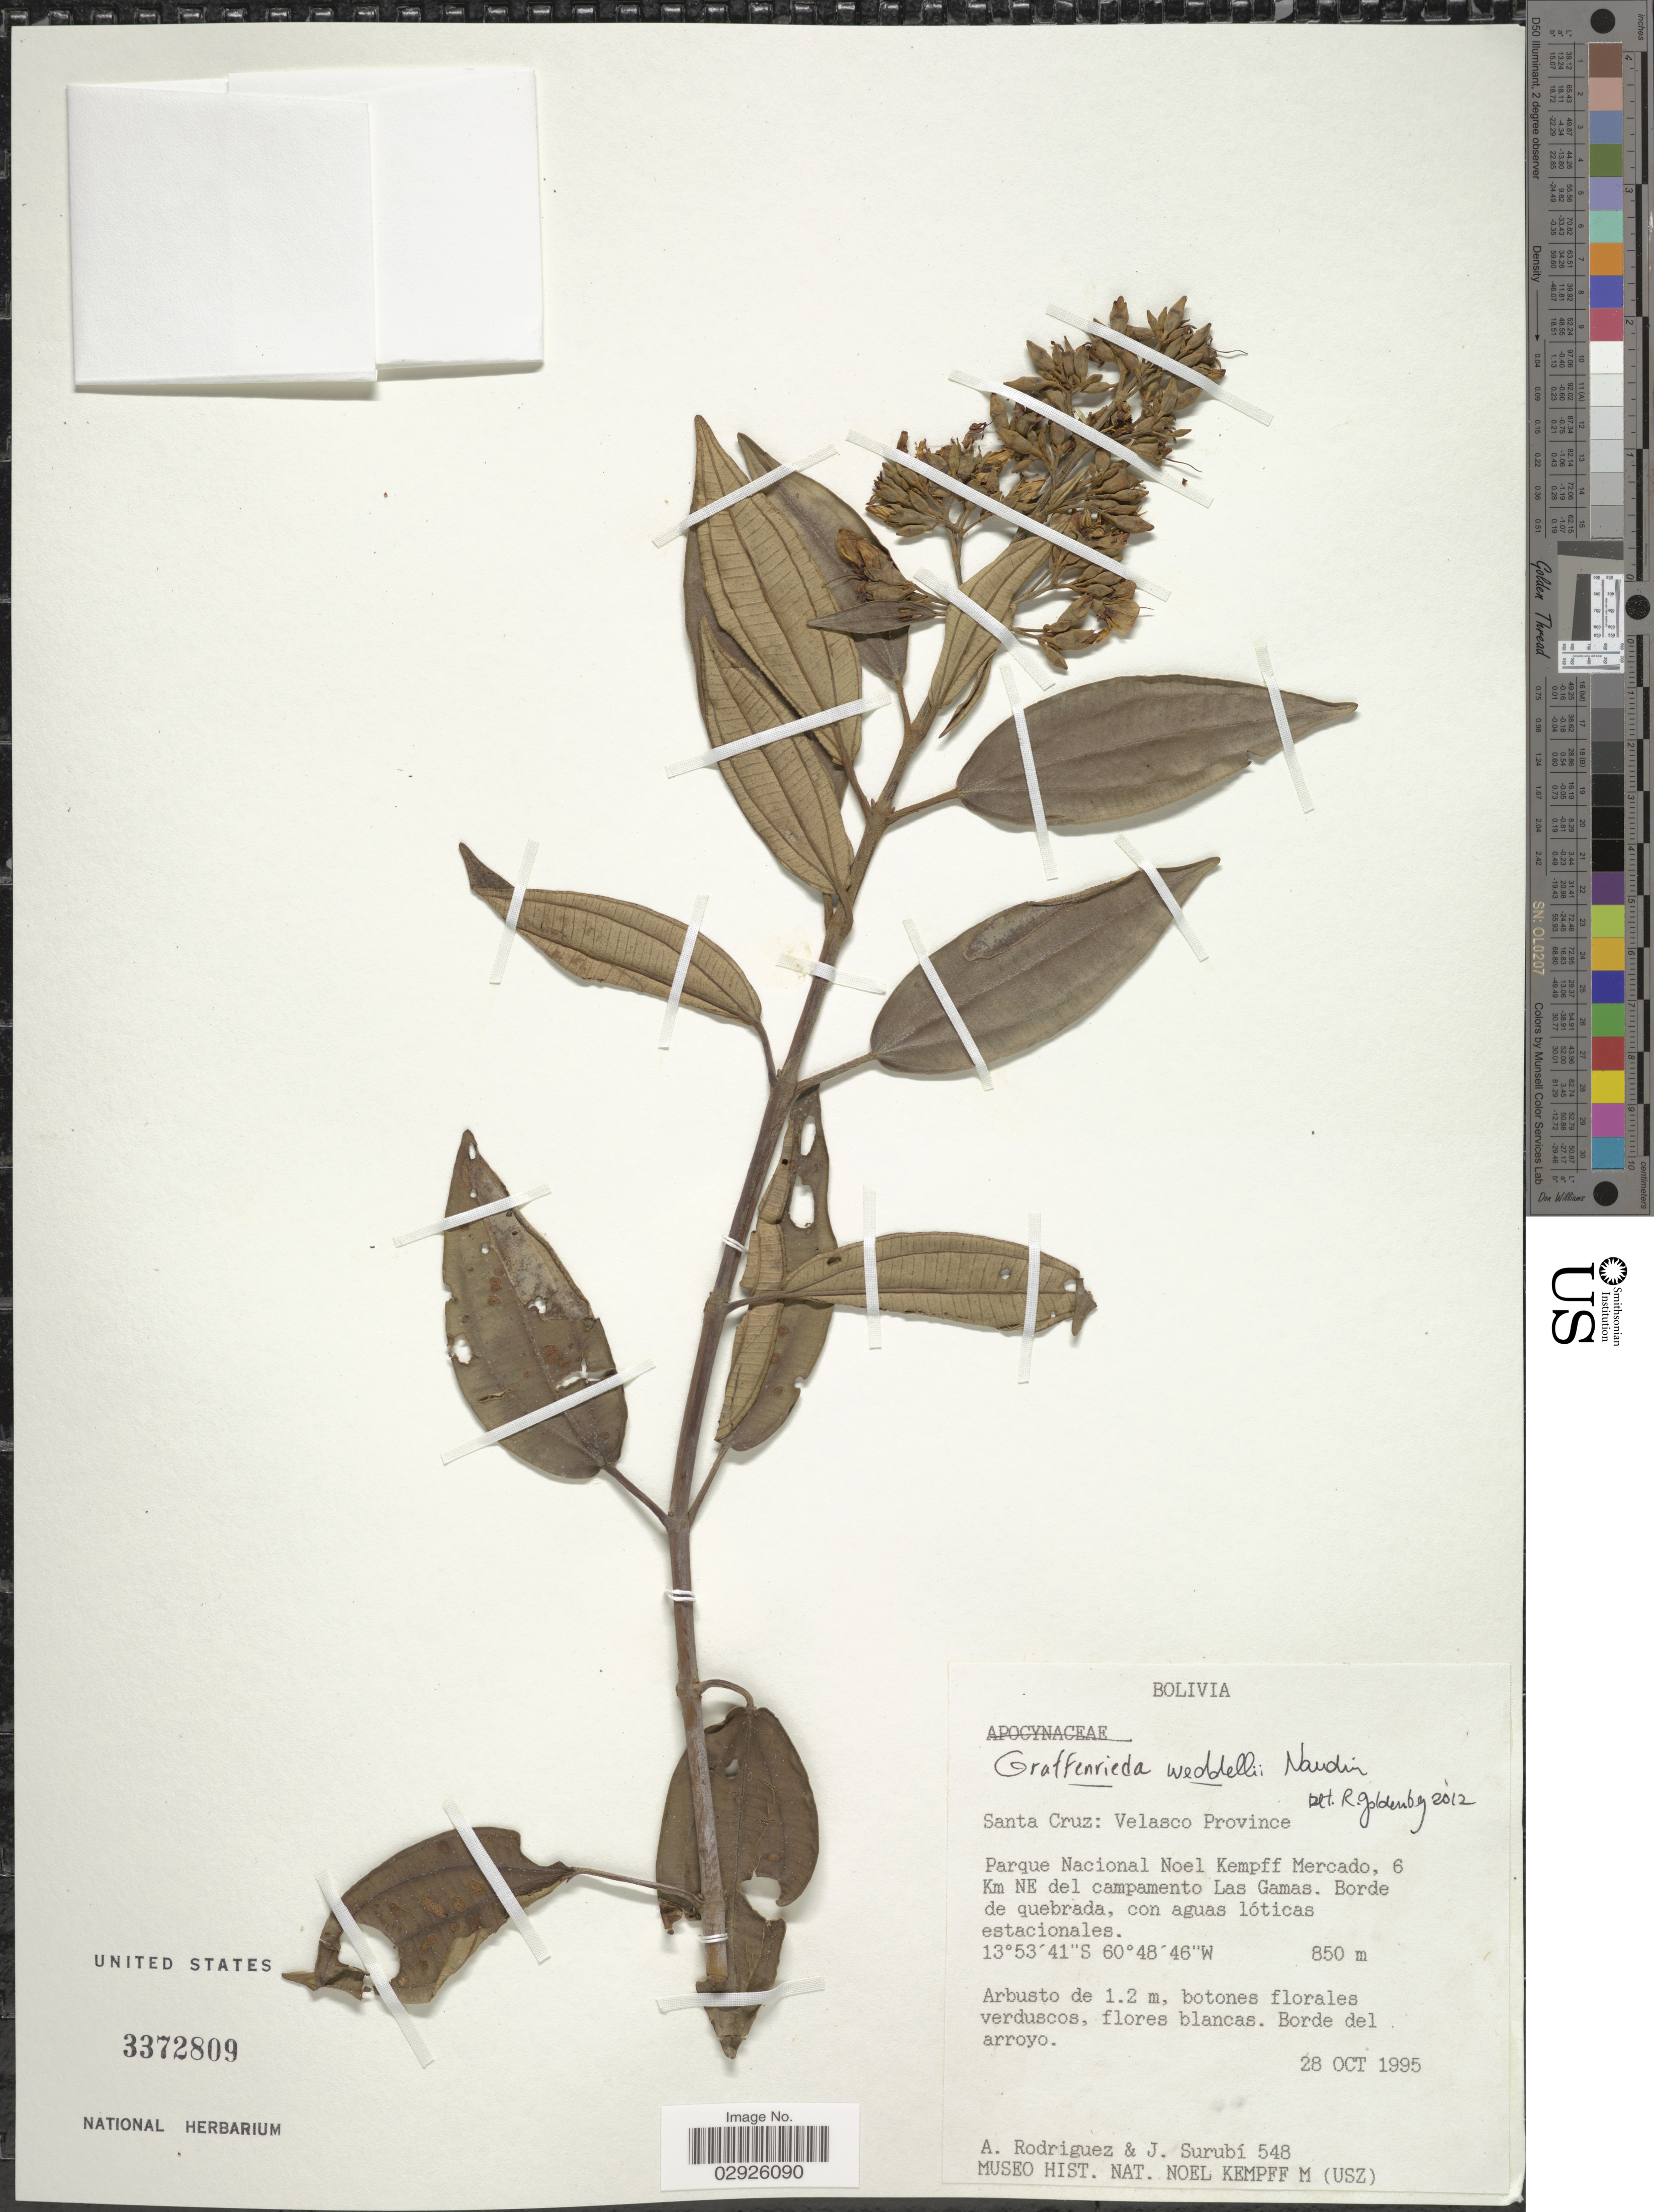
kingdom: Plantae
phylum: Tracheophyta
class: Magnoliopsida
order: Myrtales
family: Melastomataceae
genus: Graffenrieda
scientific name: Graffenrieda weddellii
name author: Naudin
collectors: A. Rodriguez & J. Surubí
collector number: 548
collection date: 1995-10-28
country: Bolivia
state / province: Santa Cruz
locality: Velasco Province. Parque Nacional Noel Kempff Mercado, 6 Km NE del campamento Las Gamas.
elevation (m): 850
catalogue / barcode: US 3372809